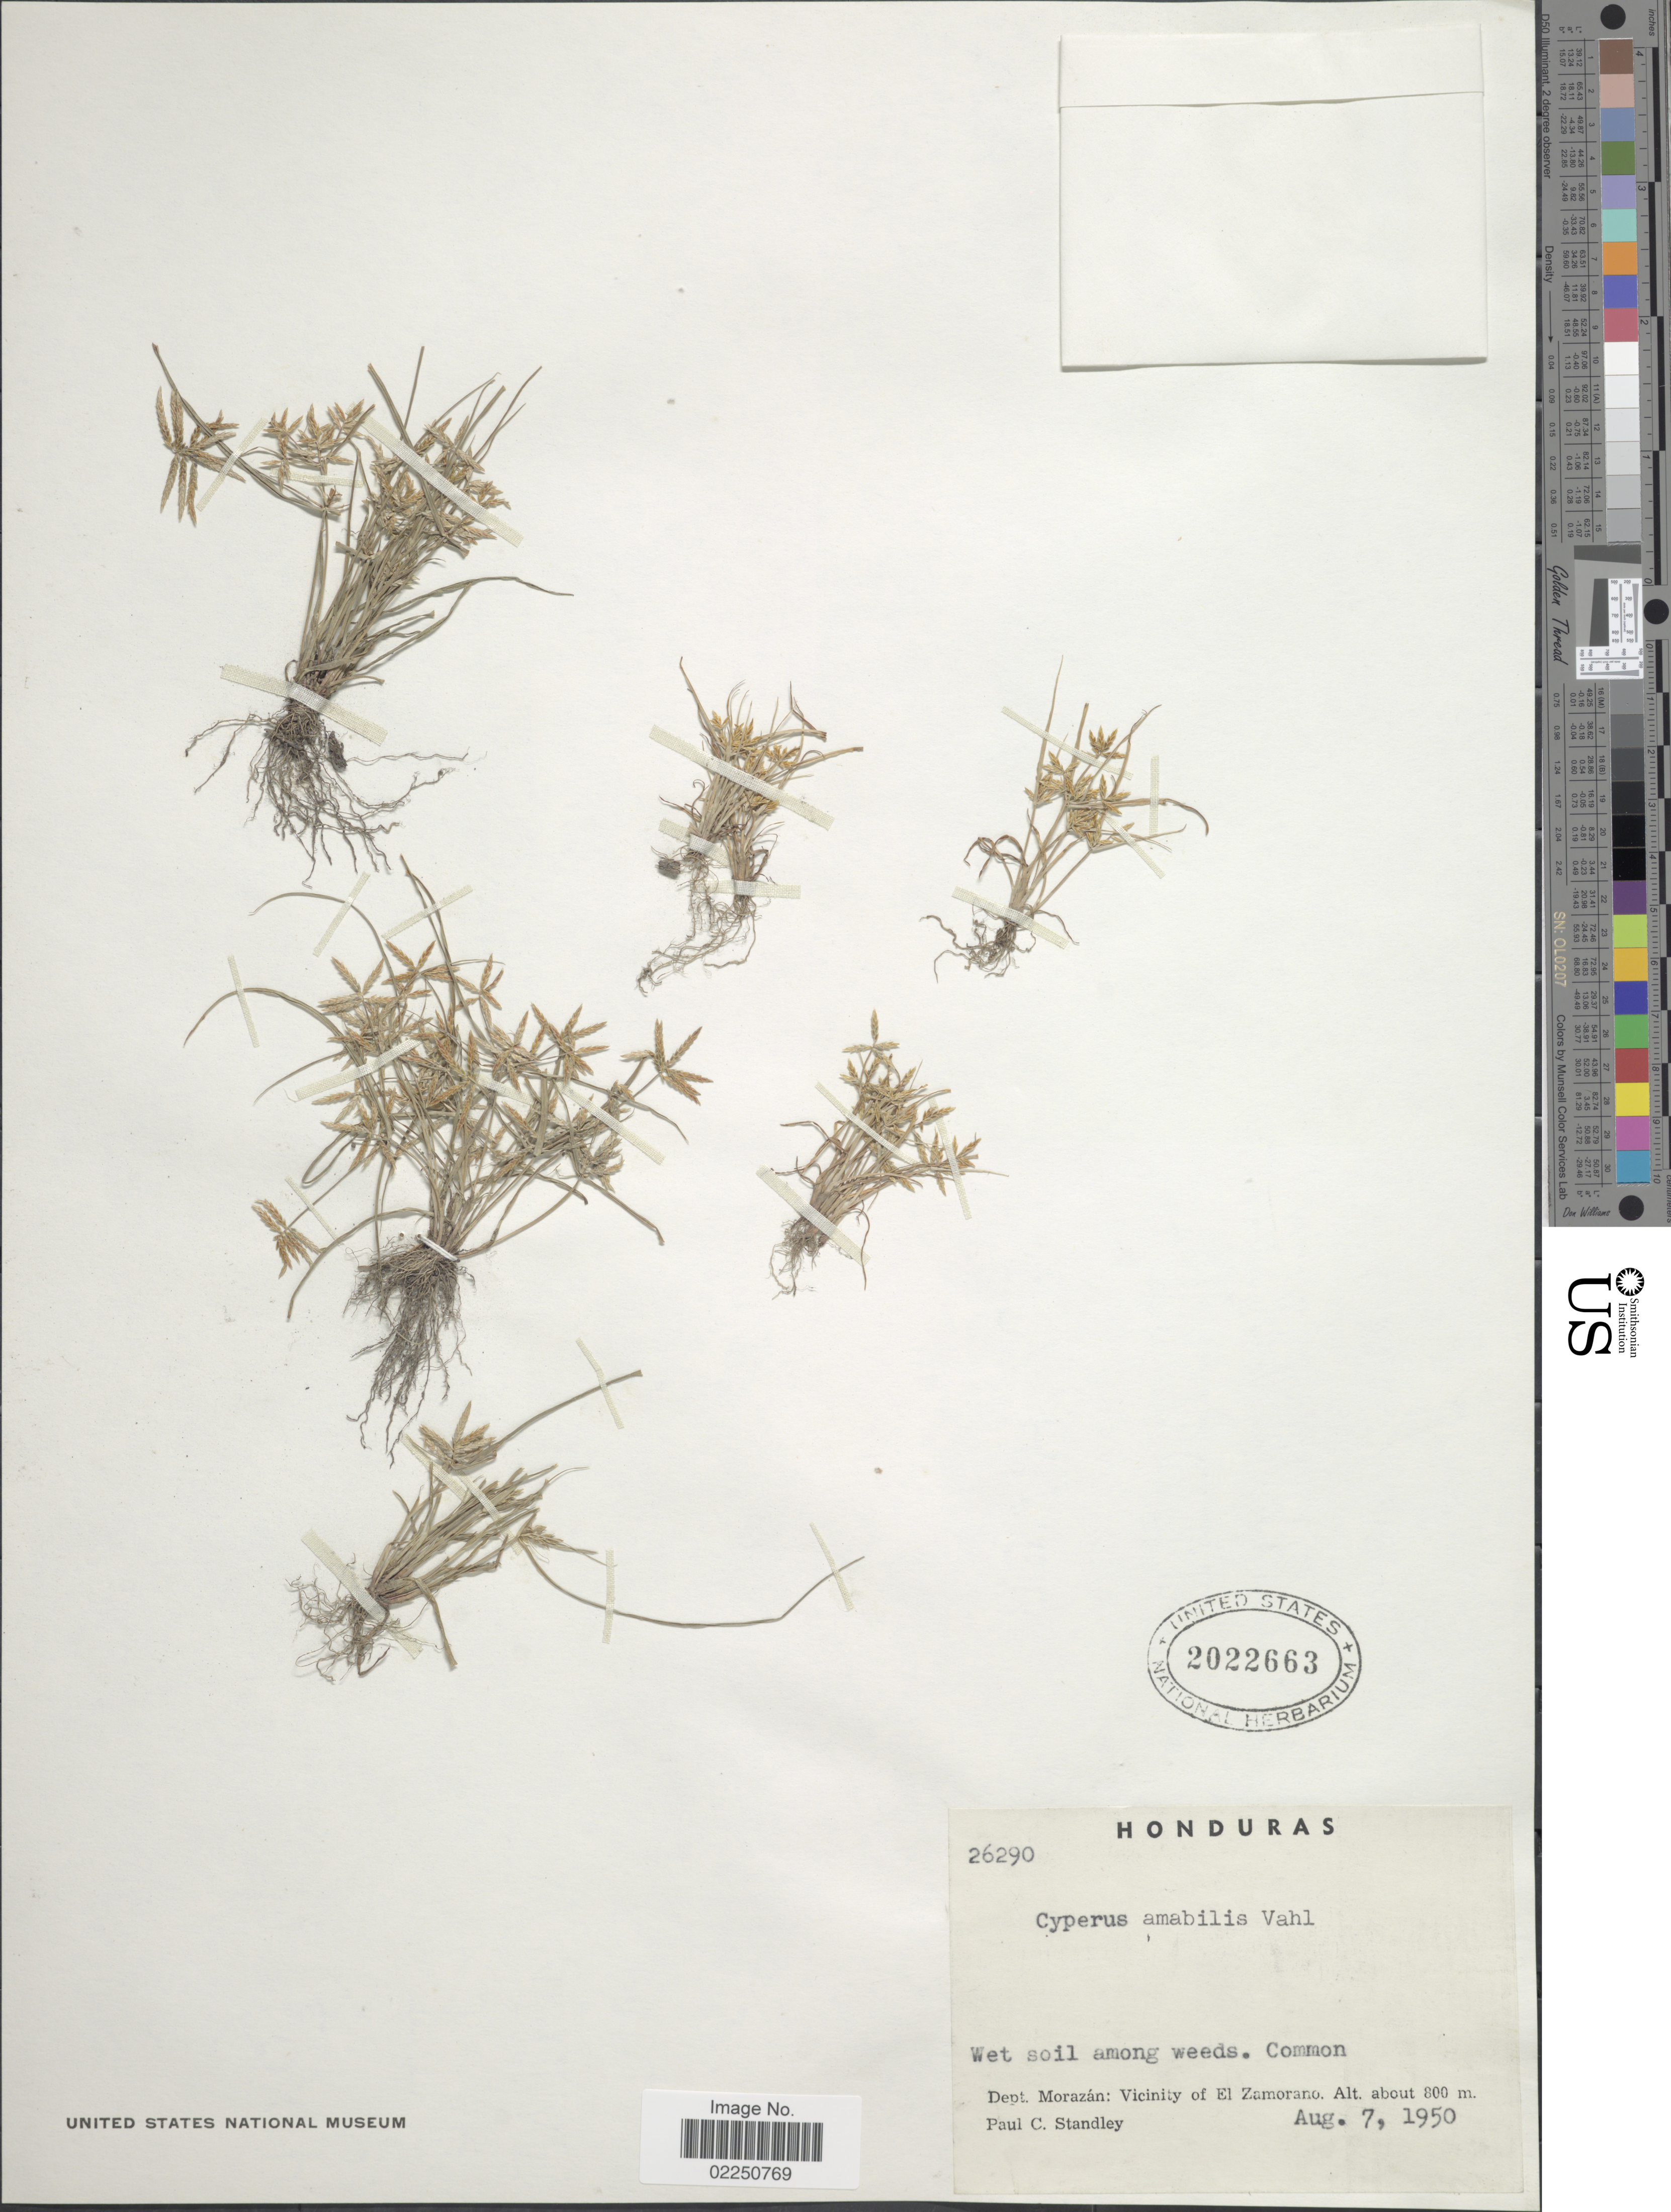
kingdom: Plantae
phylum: Tracheophyta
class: Liliopsida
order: Poales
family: Cyperaceae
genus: Cyperus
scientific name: Cyperus amabilis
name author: Vahl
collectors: P. C. Standley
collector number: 26290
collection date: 1950-08-07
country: Honduras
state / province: Fco. Morazán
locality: Dept. Morazan: Vicinity of El Zamorano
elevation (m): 800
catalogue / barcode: US 2022663